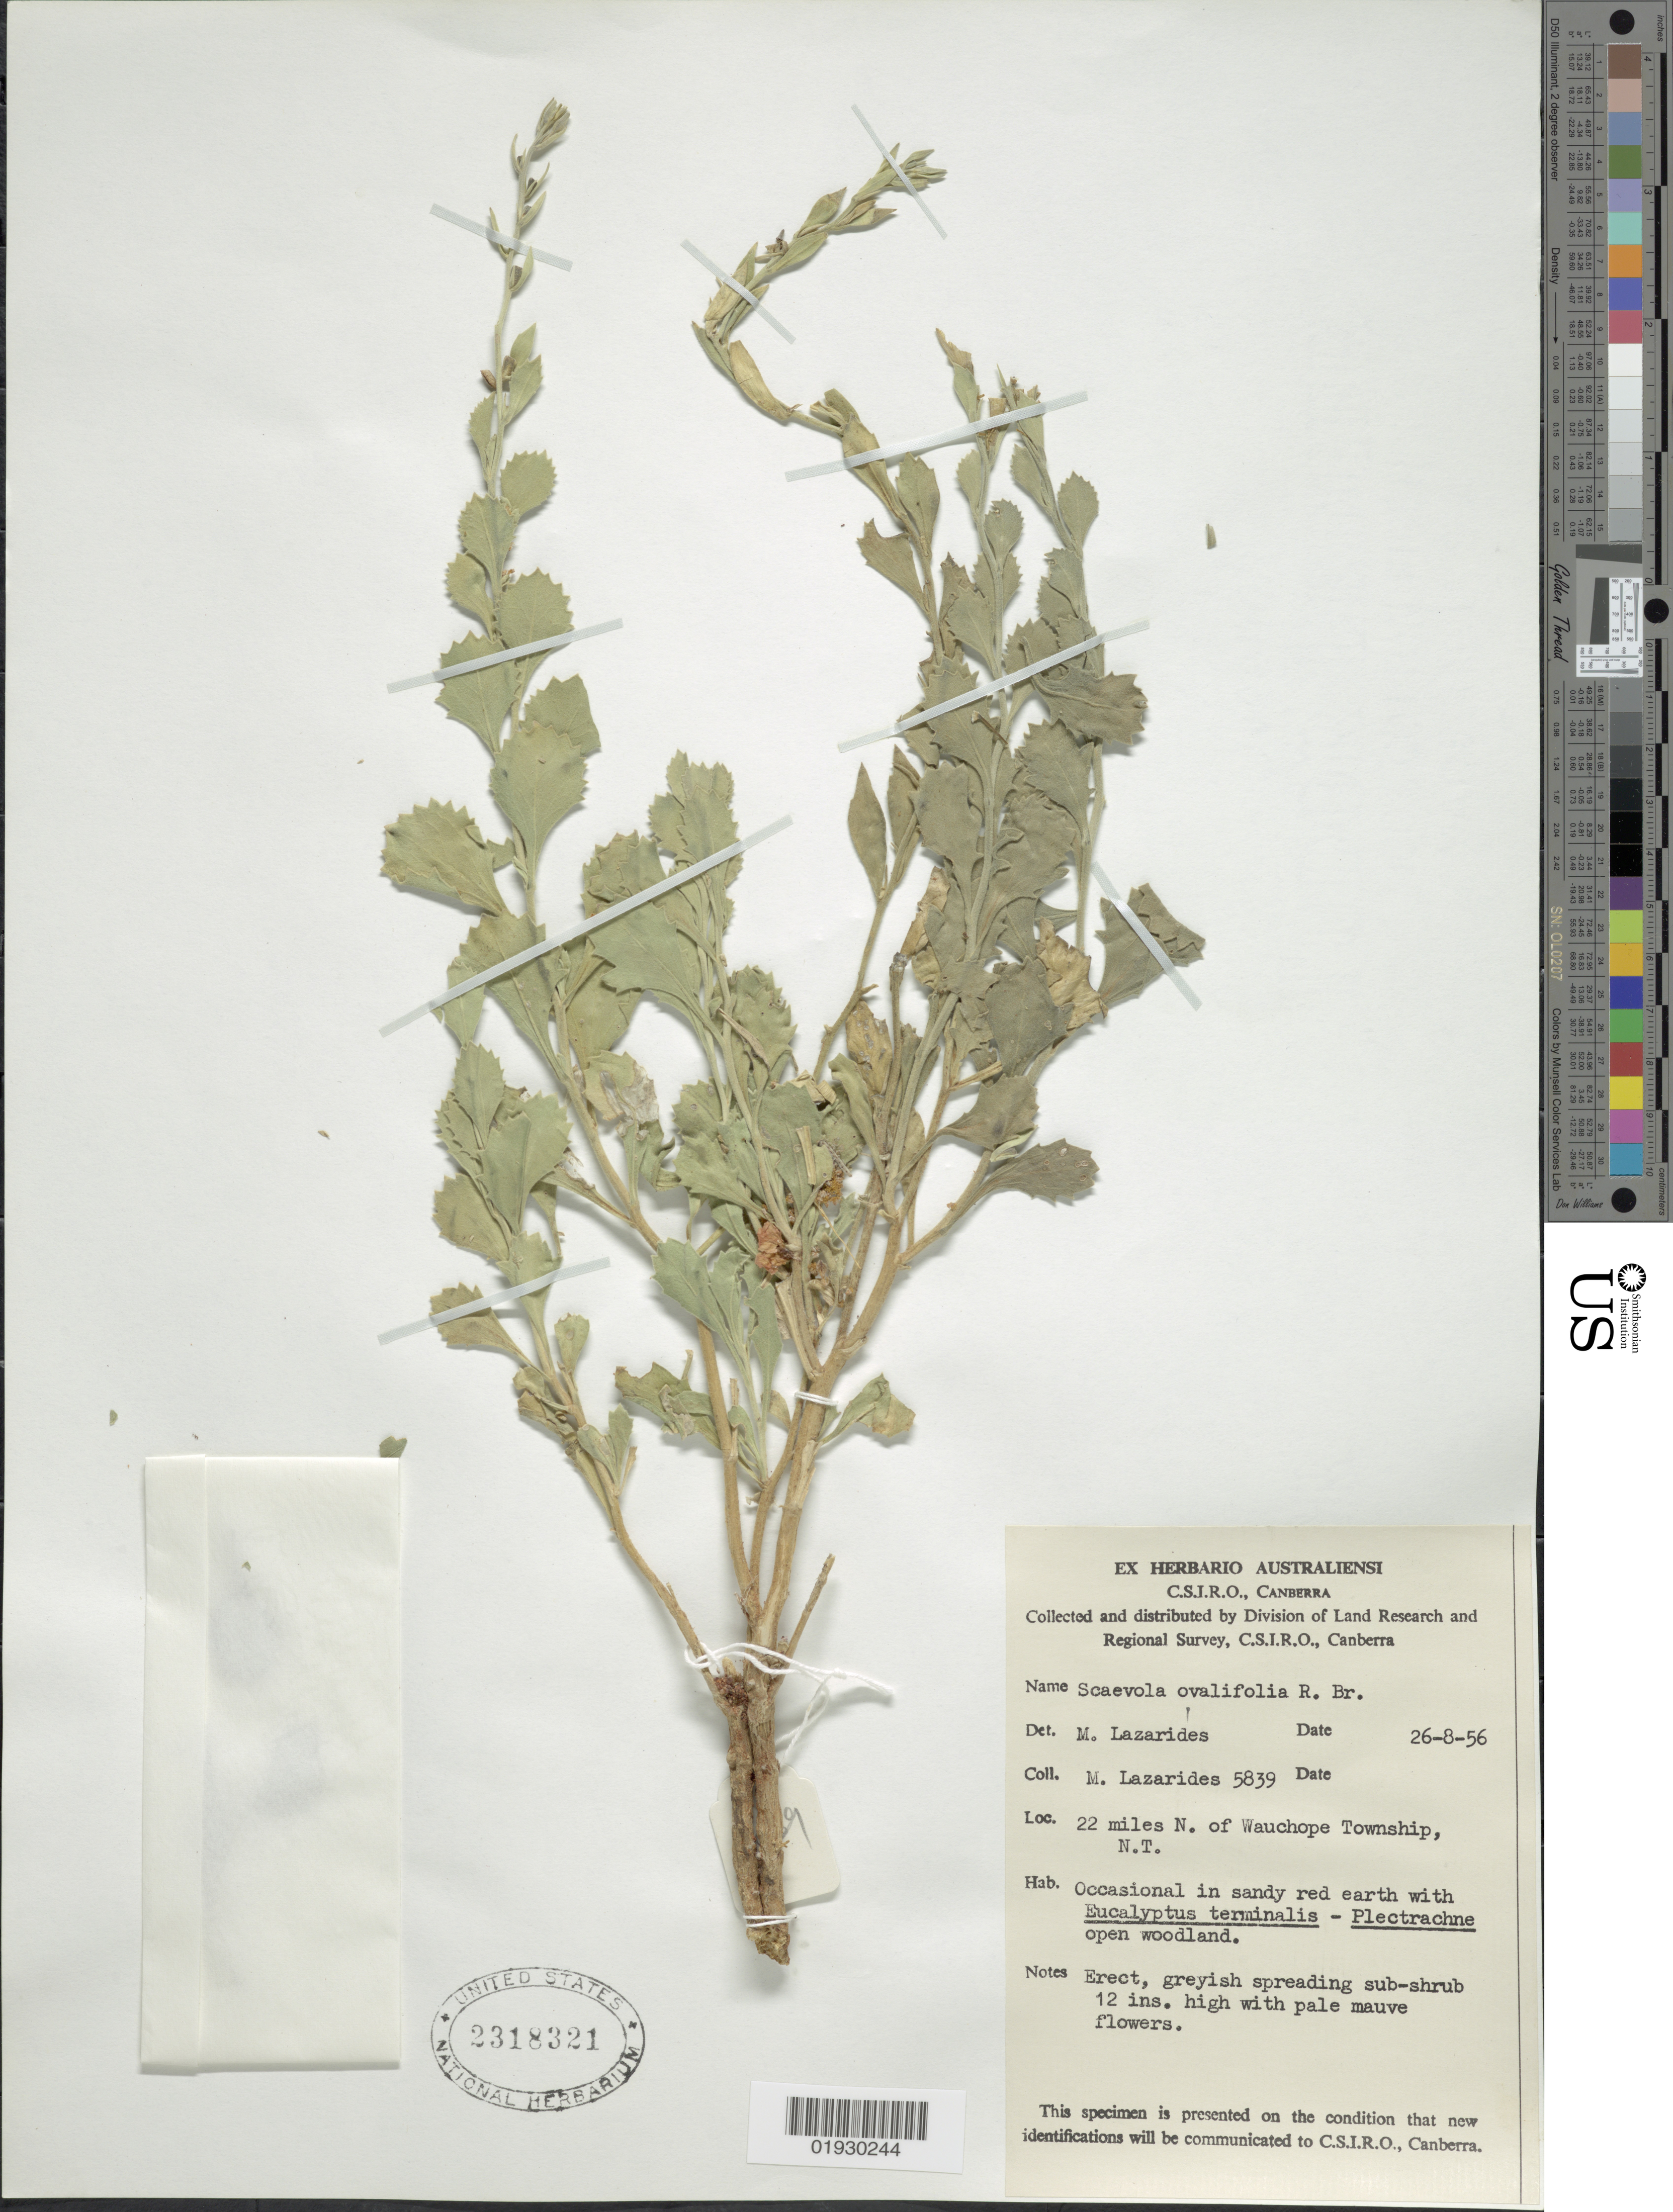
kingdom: Plantae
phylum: Tracheophyta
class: Magnoliopsida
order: Asterales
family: Goodeniaceae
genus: Scaevola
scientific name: Scaevola ovalifolia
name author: R. Br.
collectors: M. Lazarides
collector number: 5839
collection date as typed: Transcribed d/m/y: 26/8/56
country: Australia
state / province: Northern Territory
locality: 22 miles N. of Wauchope Township, N.T.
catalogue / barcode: US 2318321